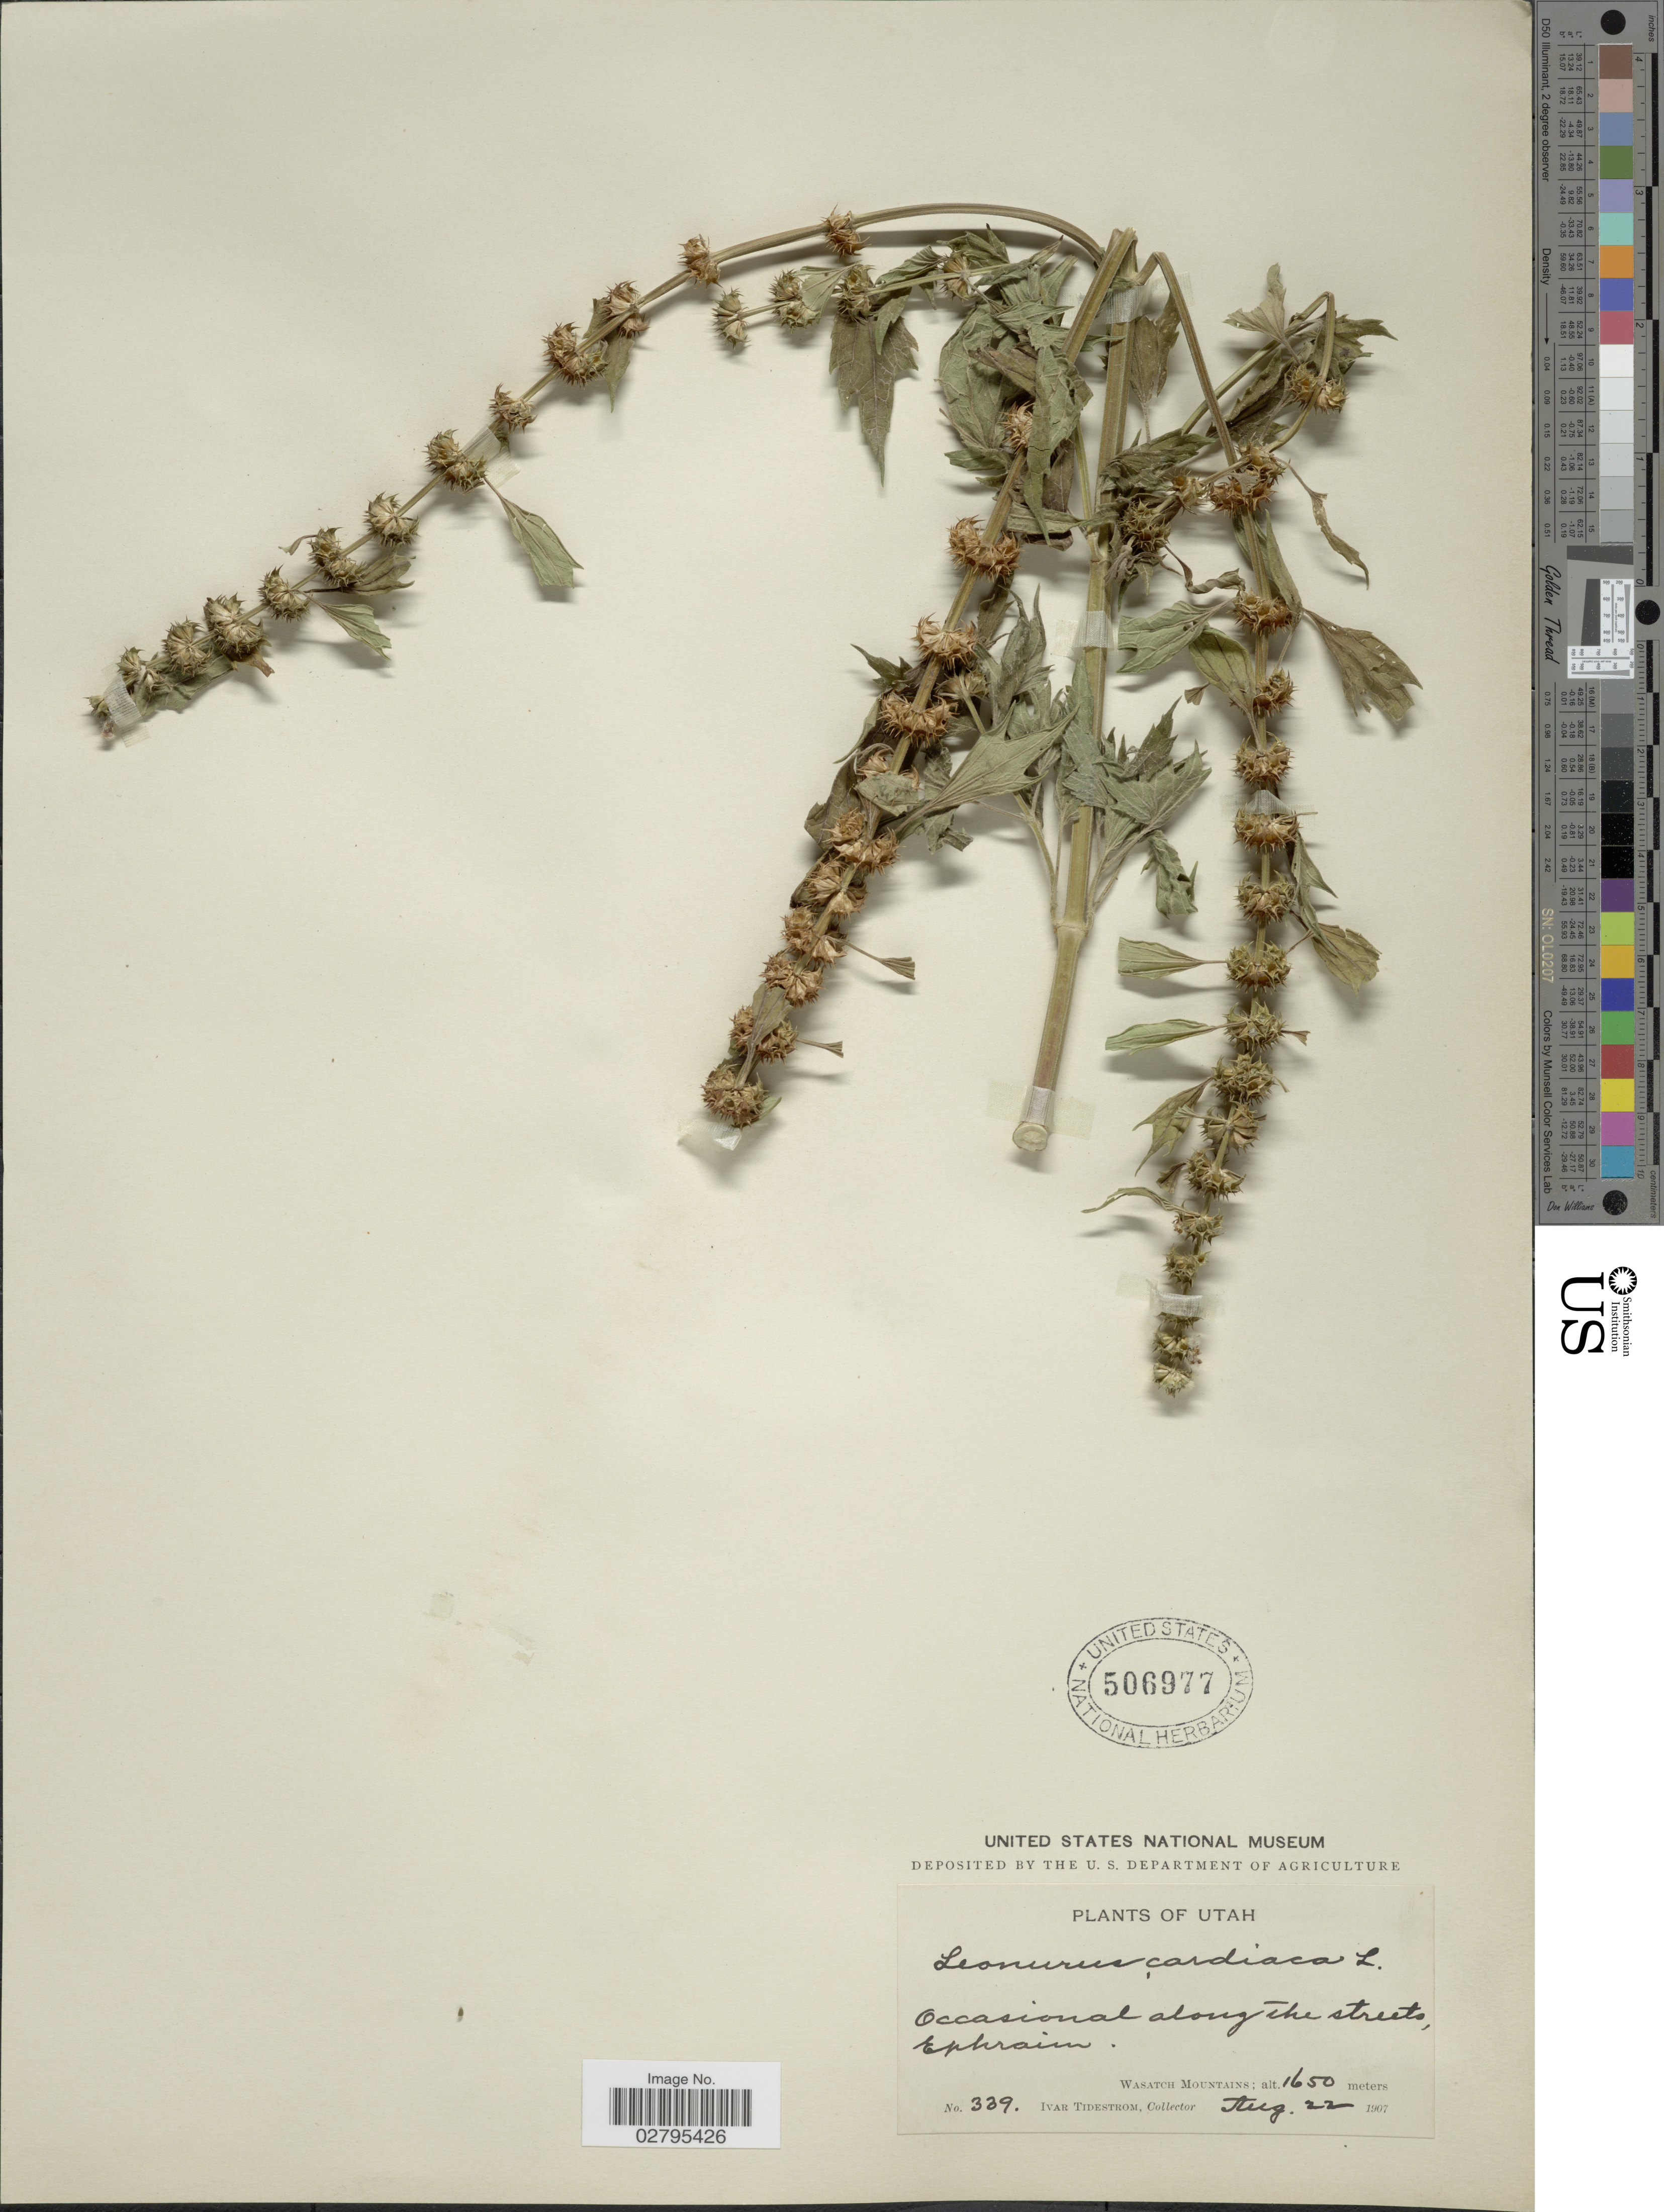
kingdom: Plantae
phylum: Tracheophyta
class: Magnoliopsida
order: Lamiales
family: Lamiaceae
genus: Leonurus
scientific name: Leonurus cardiaca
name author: L.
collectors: I. F. Tidestrom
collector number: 339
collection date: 1907-08-22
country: United States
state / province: Utah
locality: Along the streets, Ephraim, Wasatch Mountains.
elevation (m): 1650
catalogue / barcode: US 506977